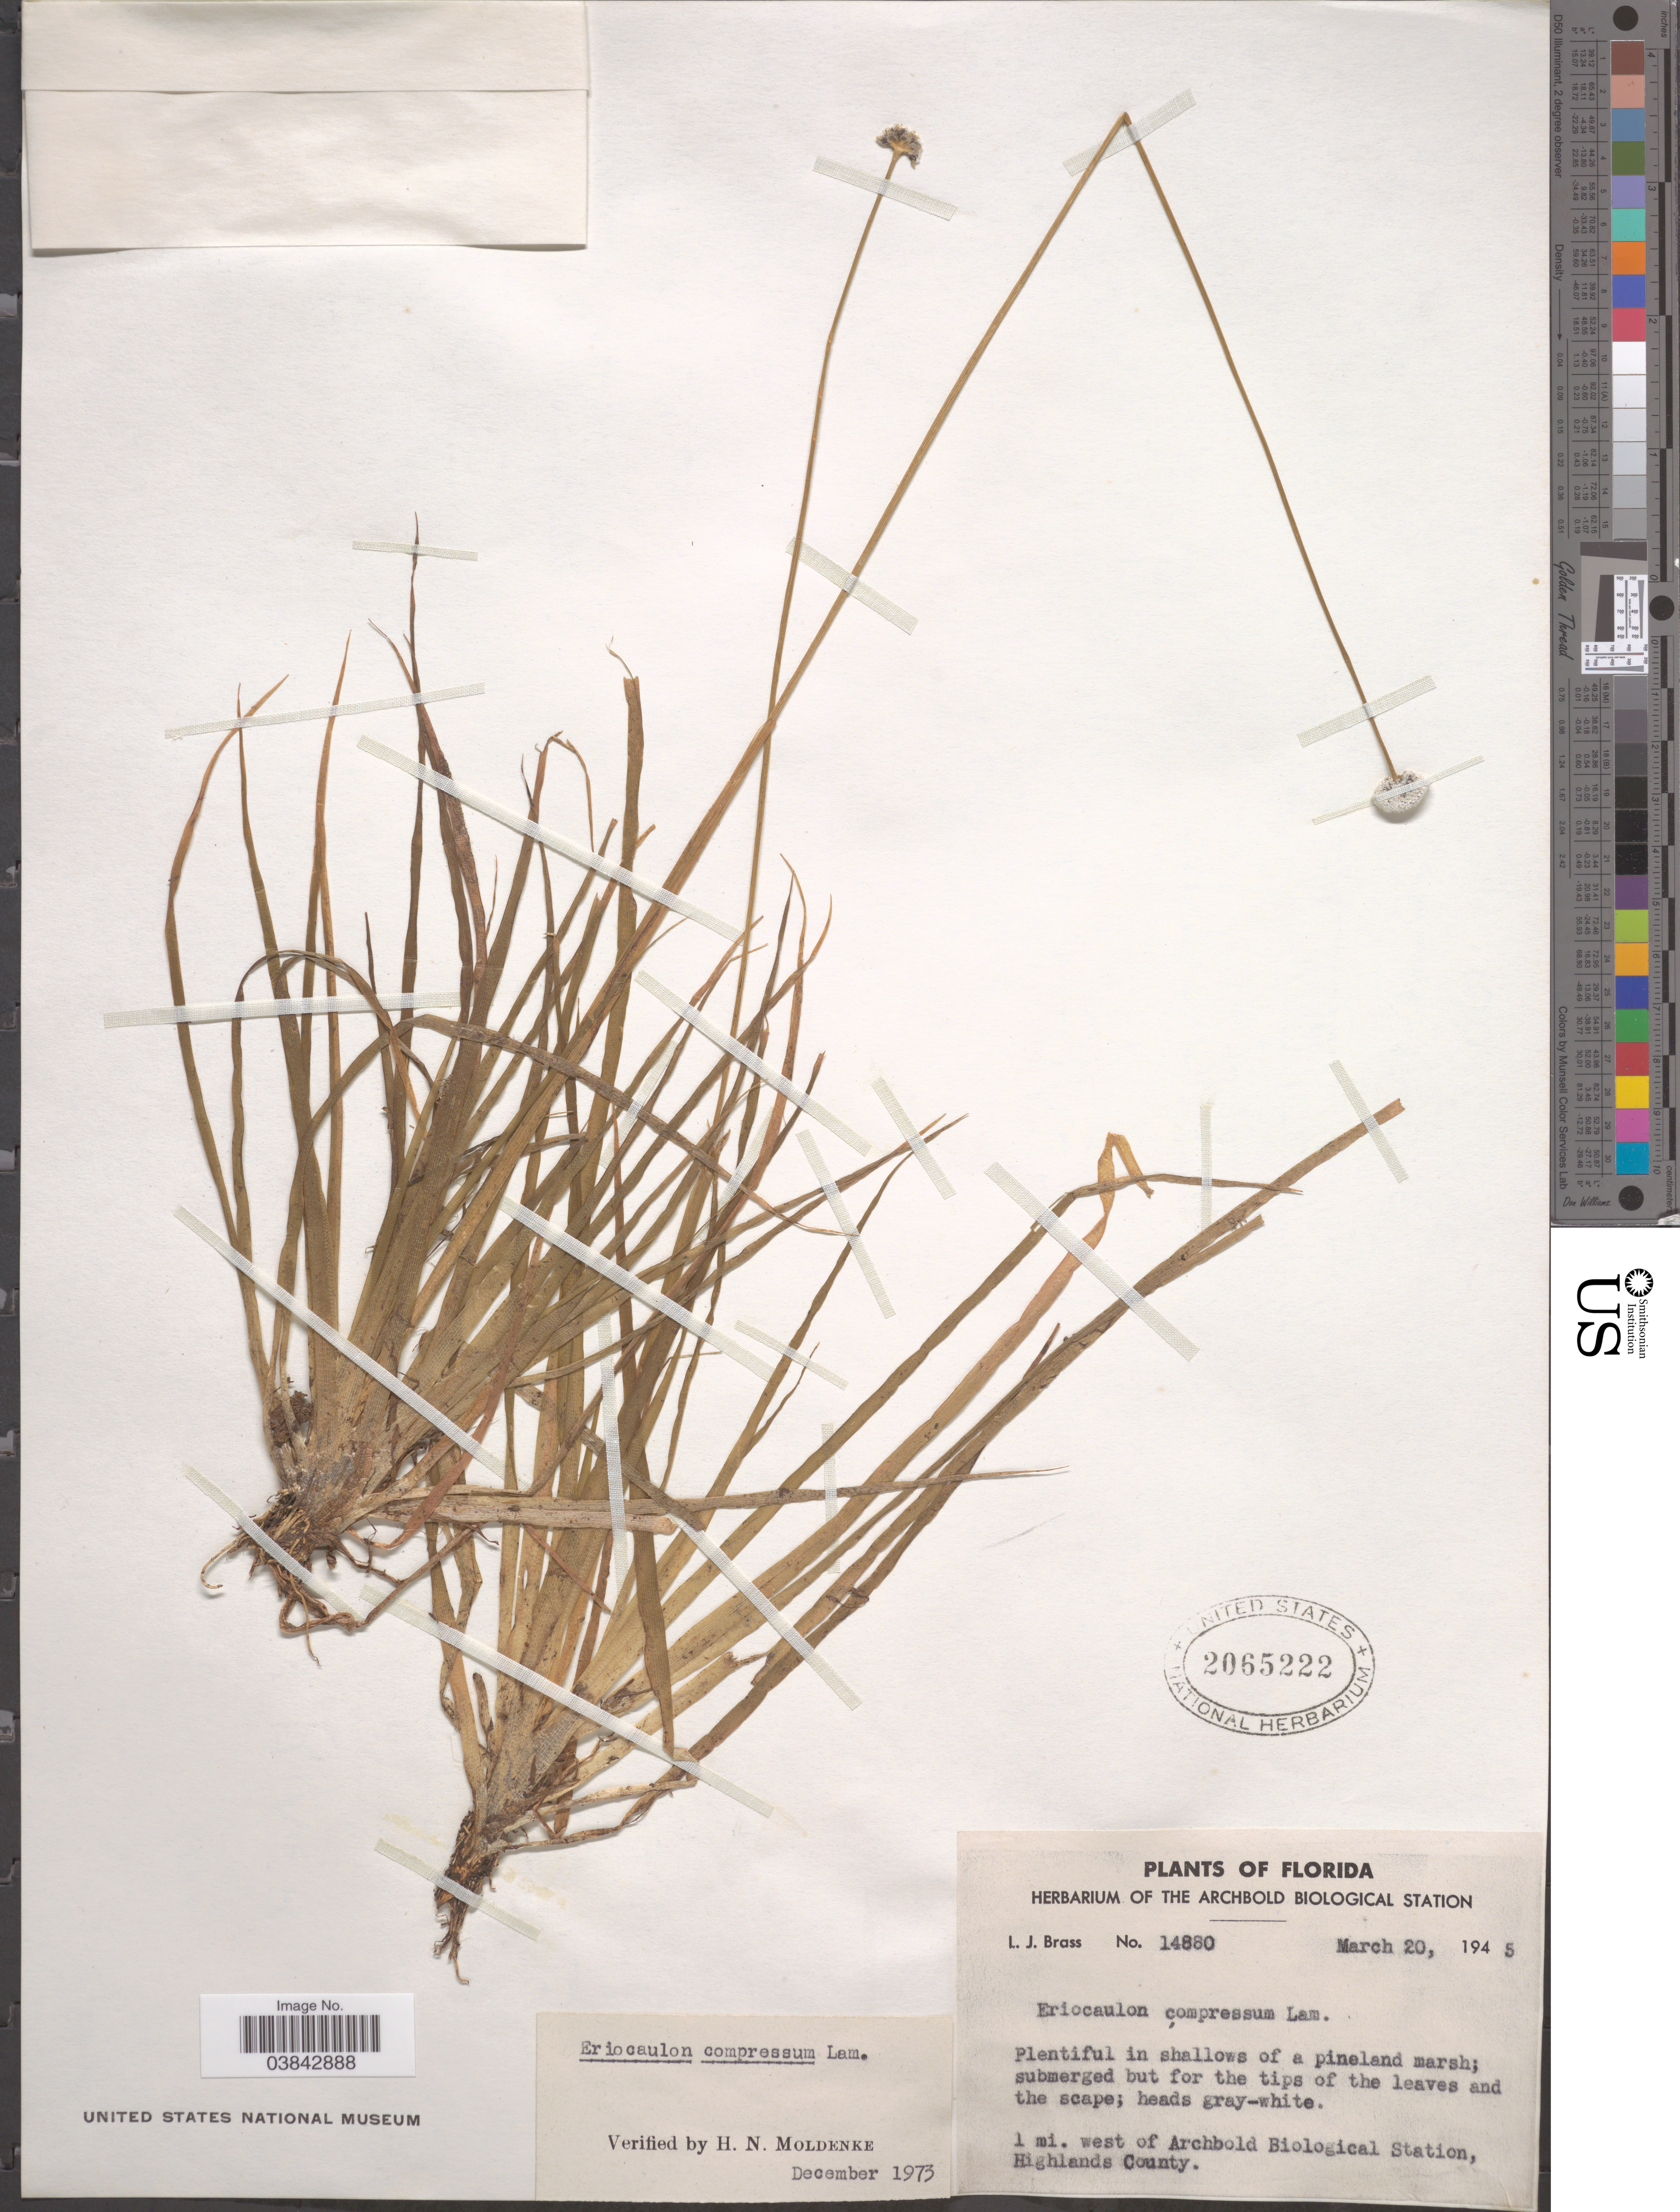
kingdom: Plantae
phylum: Tracheophyta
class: Liliopsida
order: Poales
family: Eriocaulaceae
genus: Eriocaulon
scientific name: Eriocaulon compressum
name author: Lam.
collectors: L. J. Brass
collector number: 14880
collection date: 1945-03-20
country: United States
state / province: Florida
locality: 1 mi. west of Archbold Biological Station, Highlands County.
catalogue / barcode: US 2065222